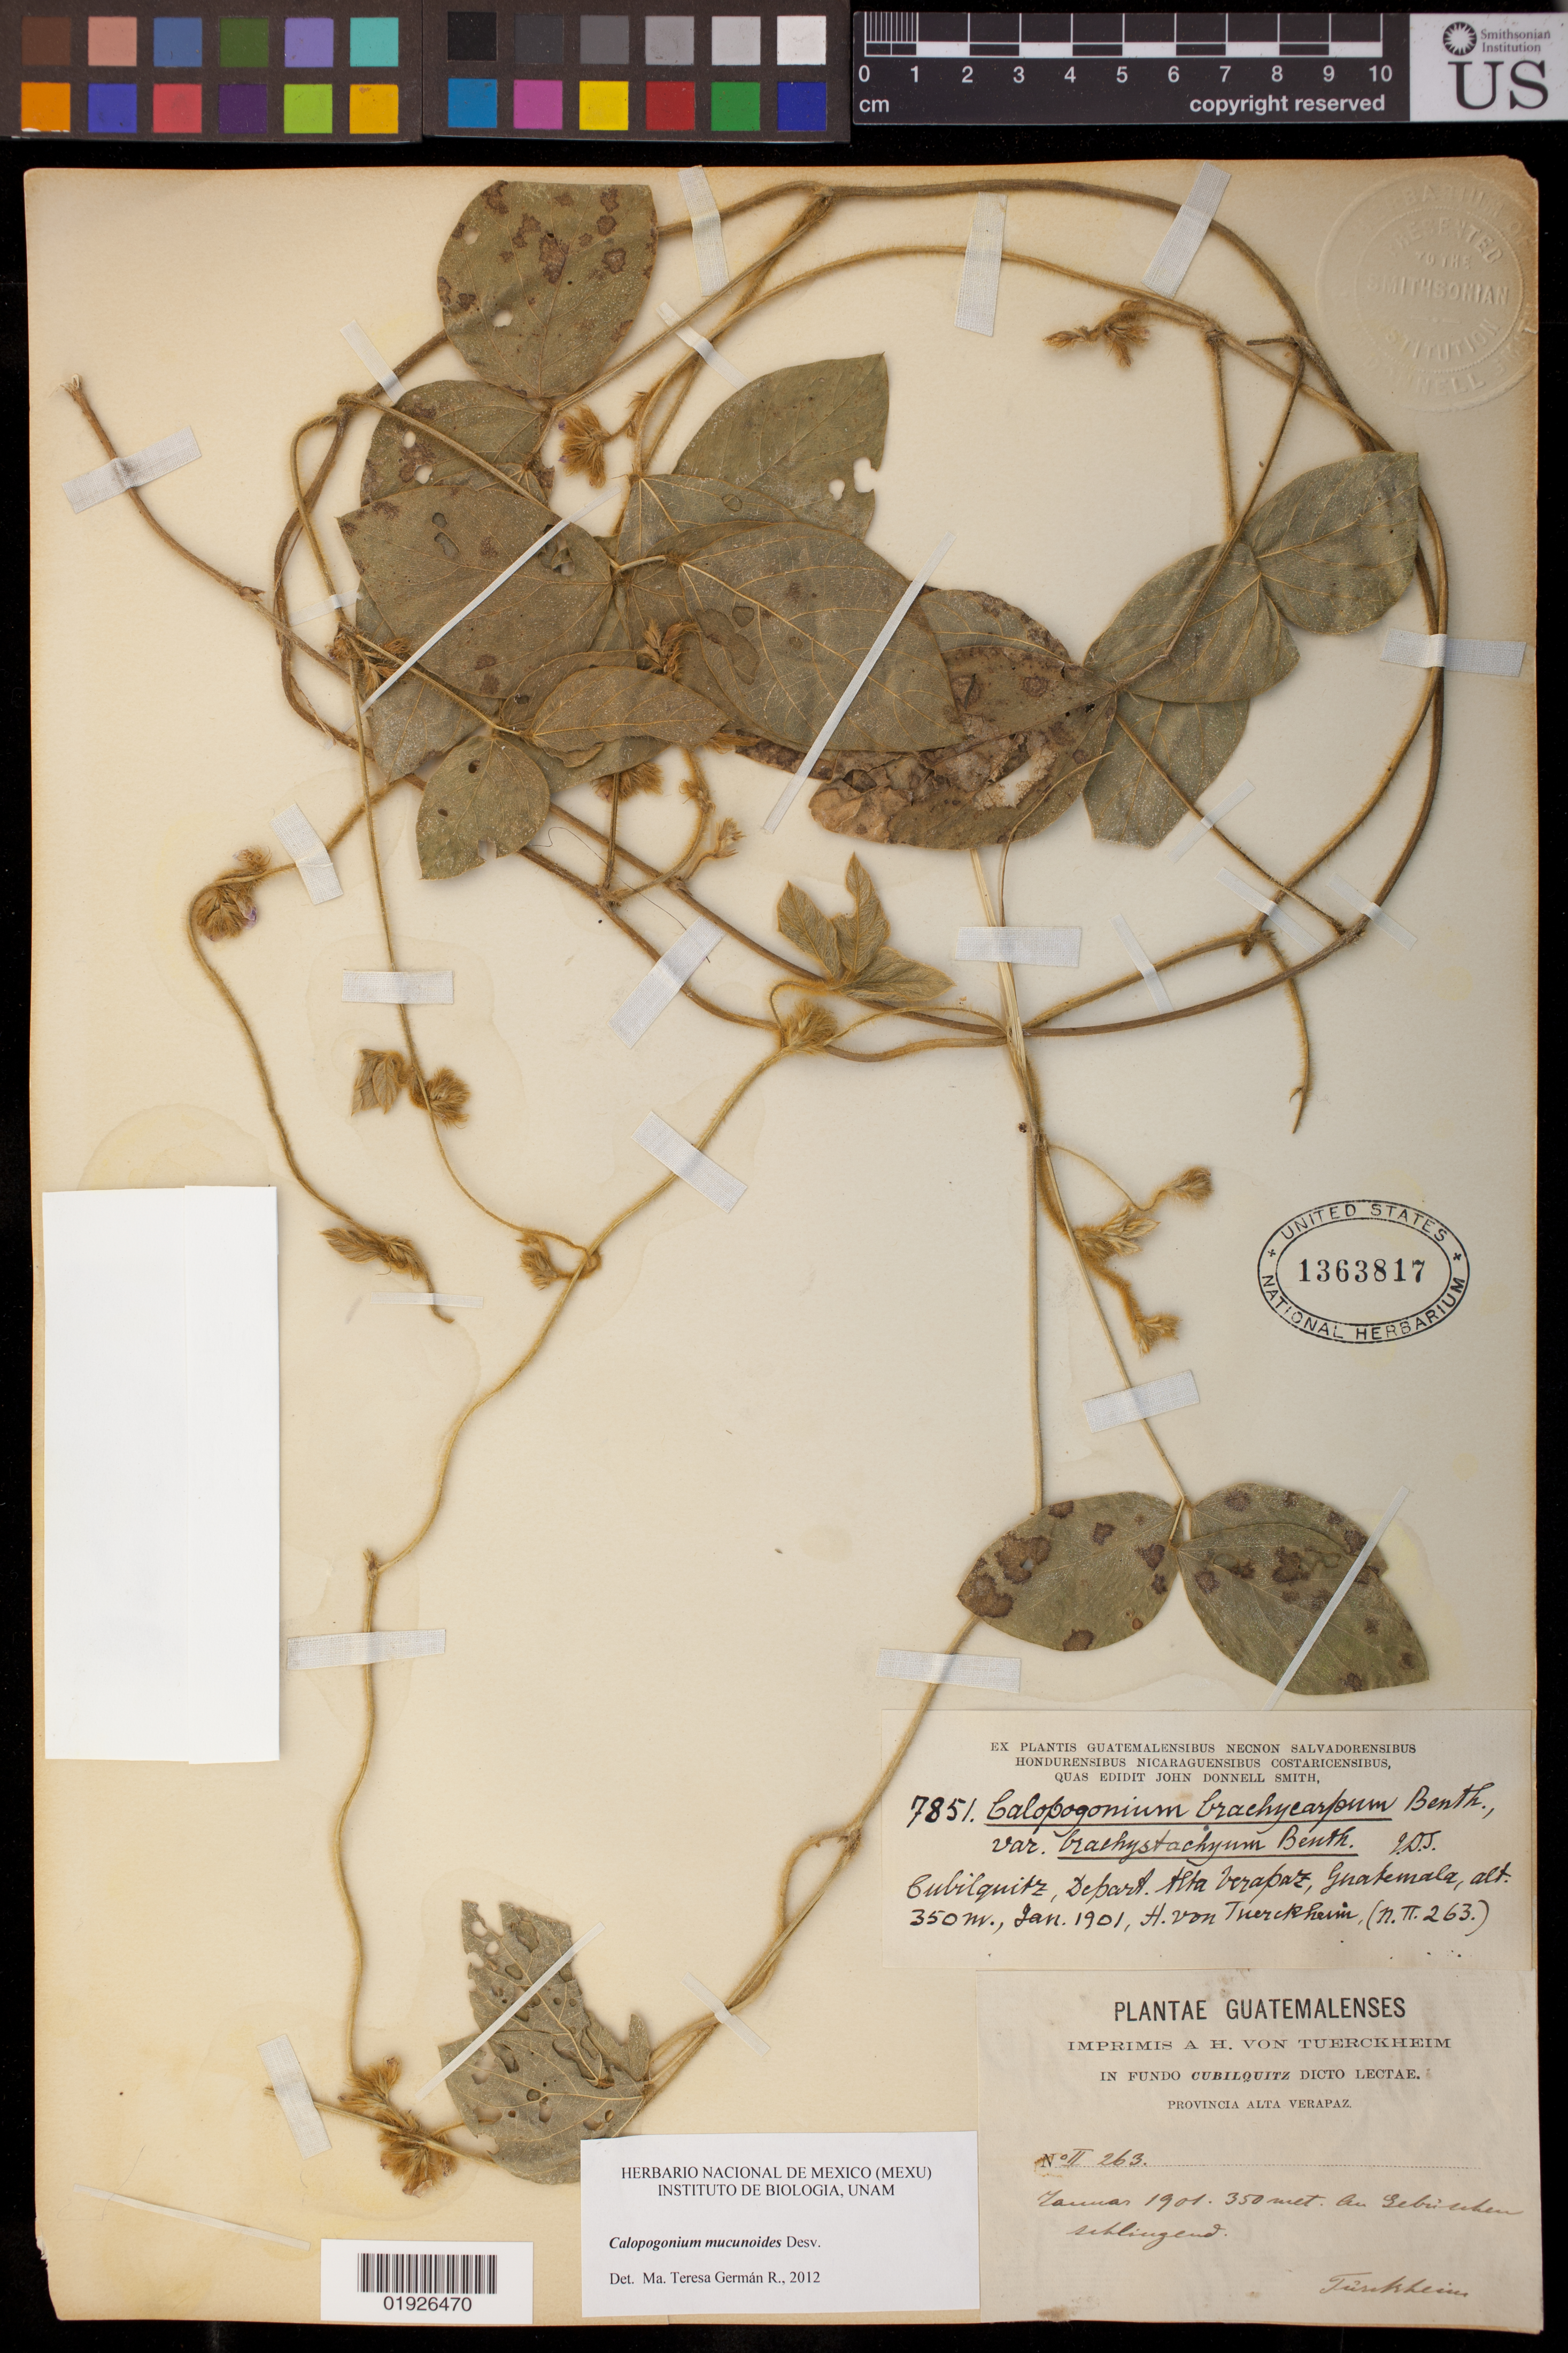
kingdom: Plantae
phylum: Tracheophyta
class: Magnoliopsida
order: Fabales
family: Fabaceae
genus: Calopogonium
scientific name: Calopogonium mucunoides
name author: Desv.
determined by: Germán R., M. T.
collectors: H. von Türckheim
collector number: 7851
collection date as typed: Jan 1901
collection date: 1901-01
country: Guatemala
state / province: Alta Verapaz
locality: Cubilquitz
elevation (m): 350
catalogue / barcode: US 1363817